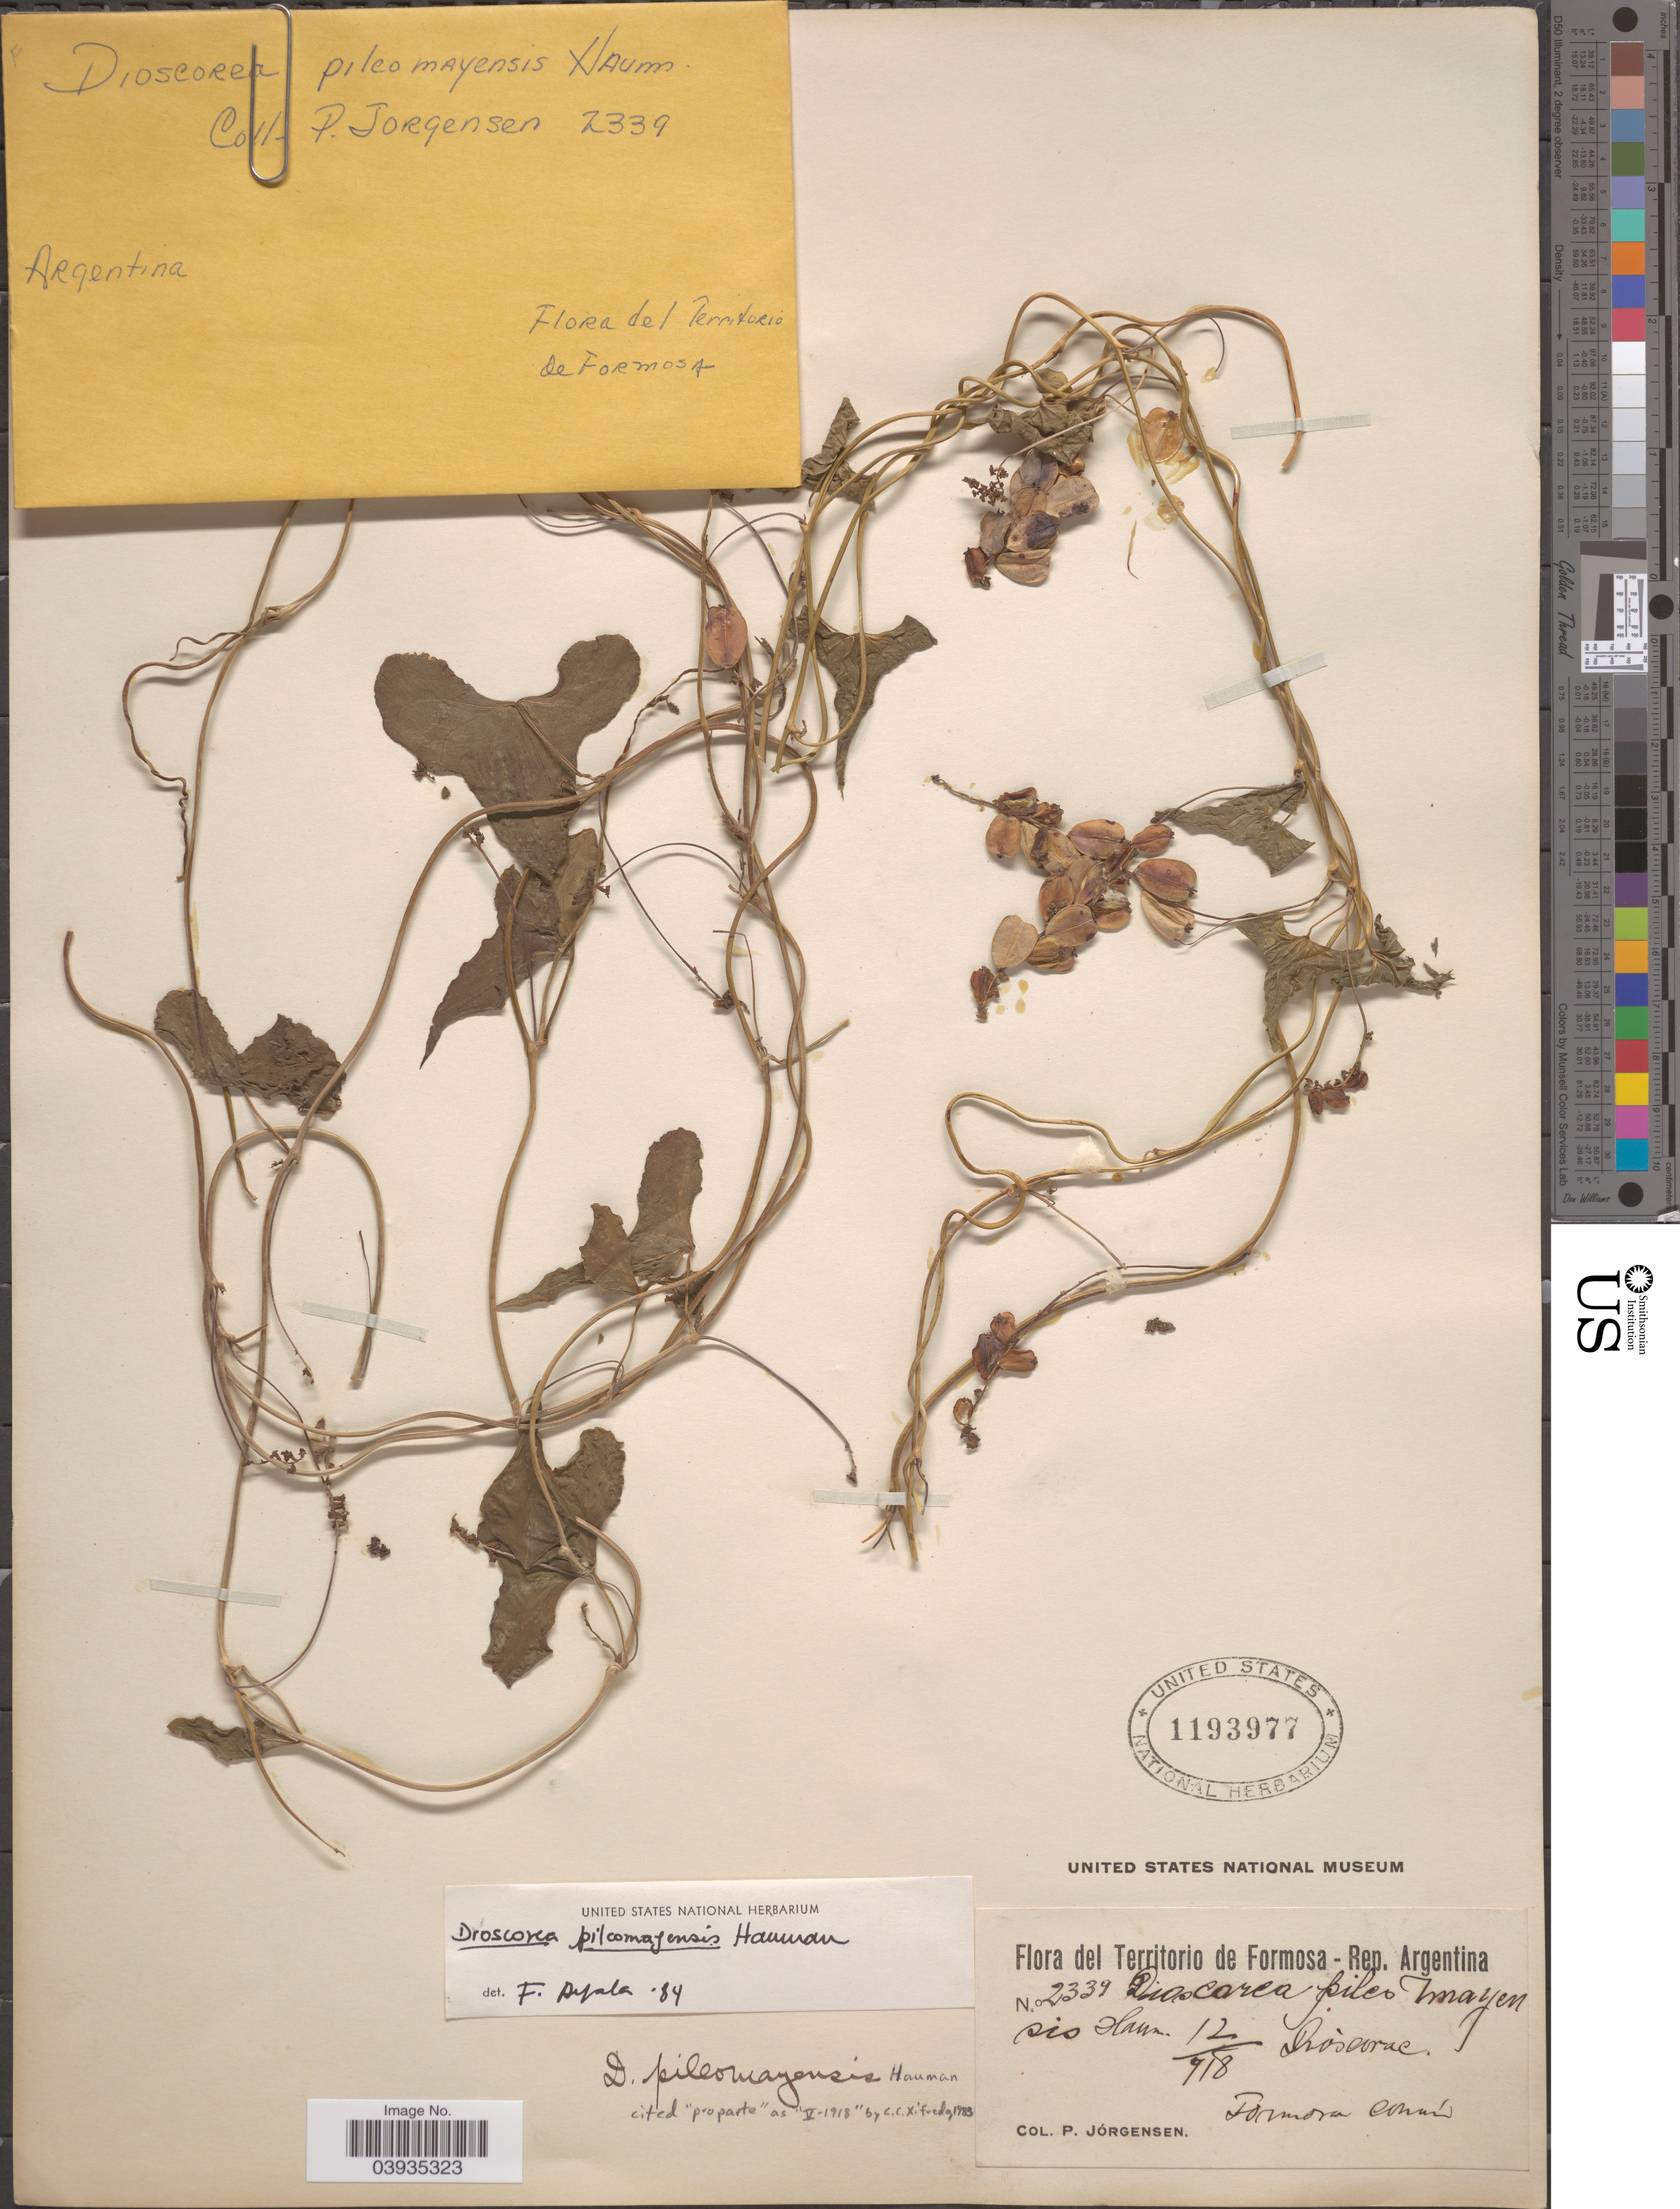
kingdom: Plantae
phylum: Tracheophyta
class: Liliopsida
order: Dioscoreales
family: Dioscoreaceae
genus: Dioscorea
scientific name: Dioscorea pilcomayensis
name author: Hauman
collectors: P. Jörgensen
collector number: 2339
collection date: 1918-12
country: Argentina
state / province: Formosa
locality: Territorio de Formosa. Formosa Comun.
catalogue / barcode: US 1193977